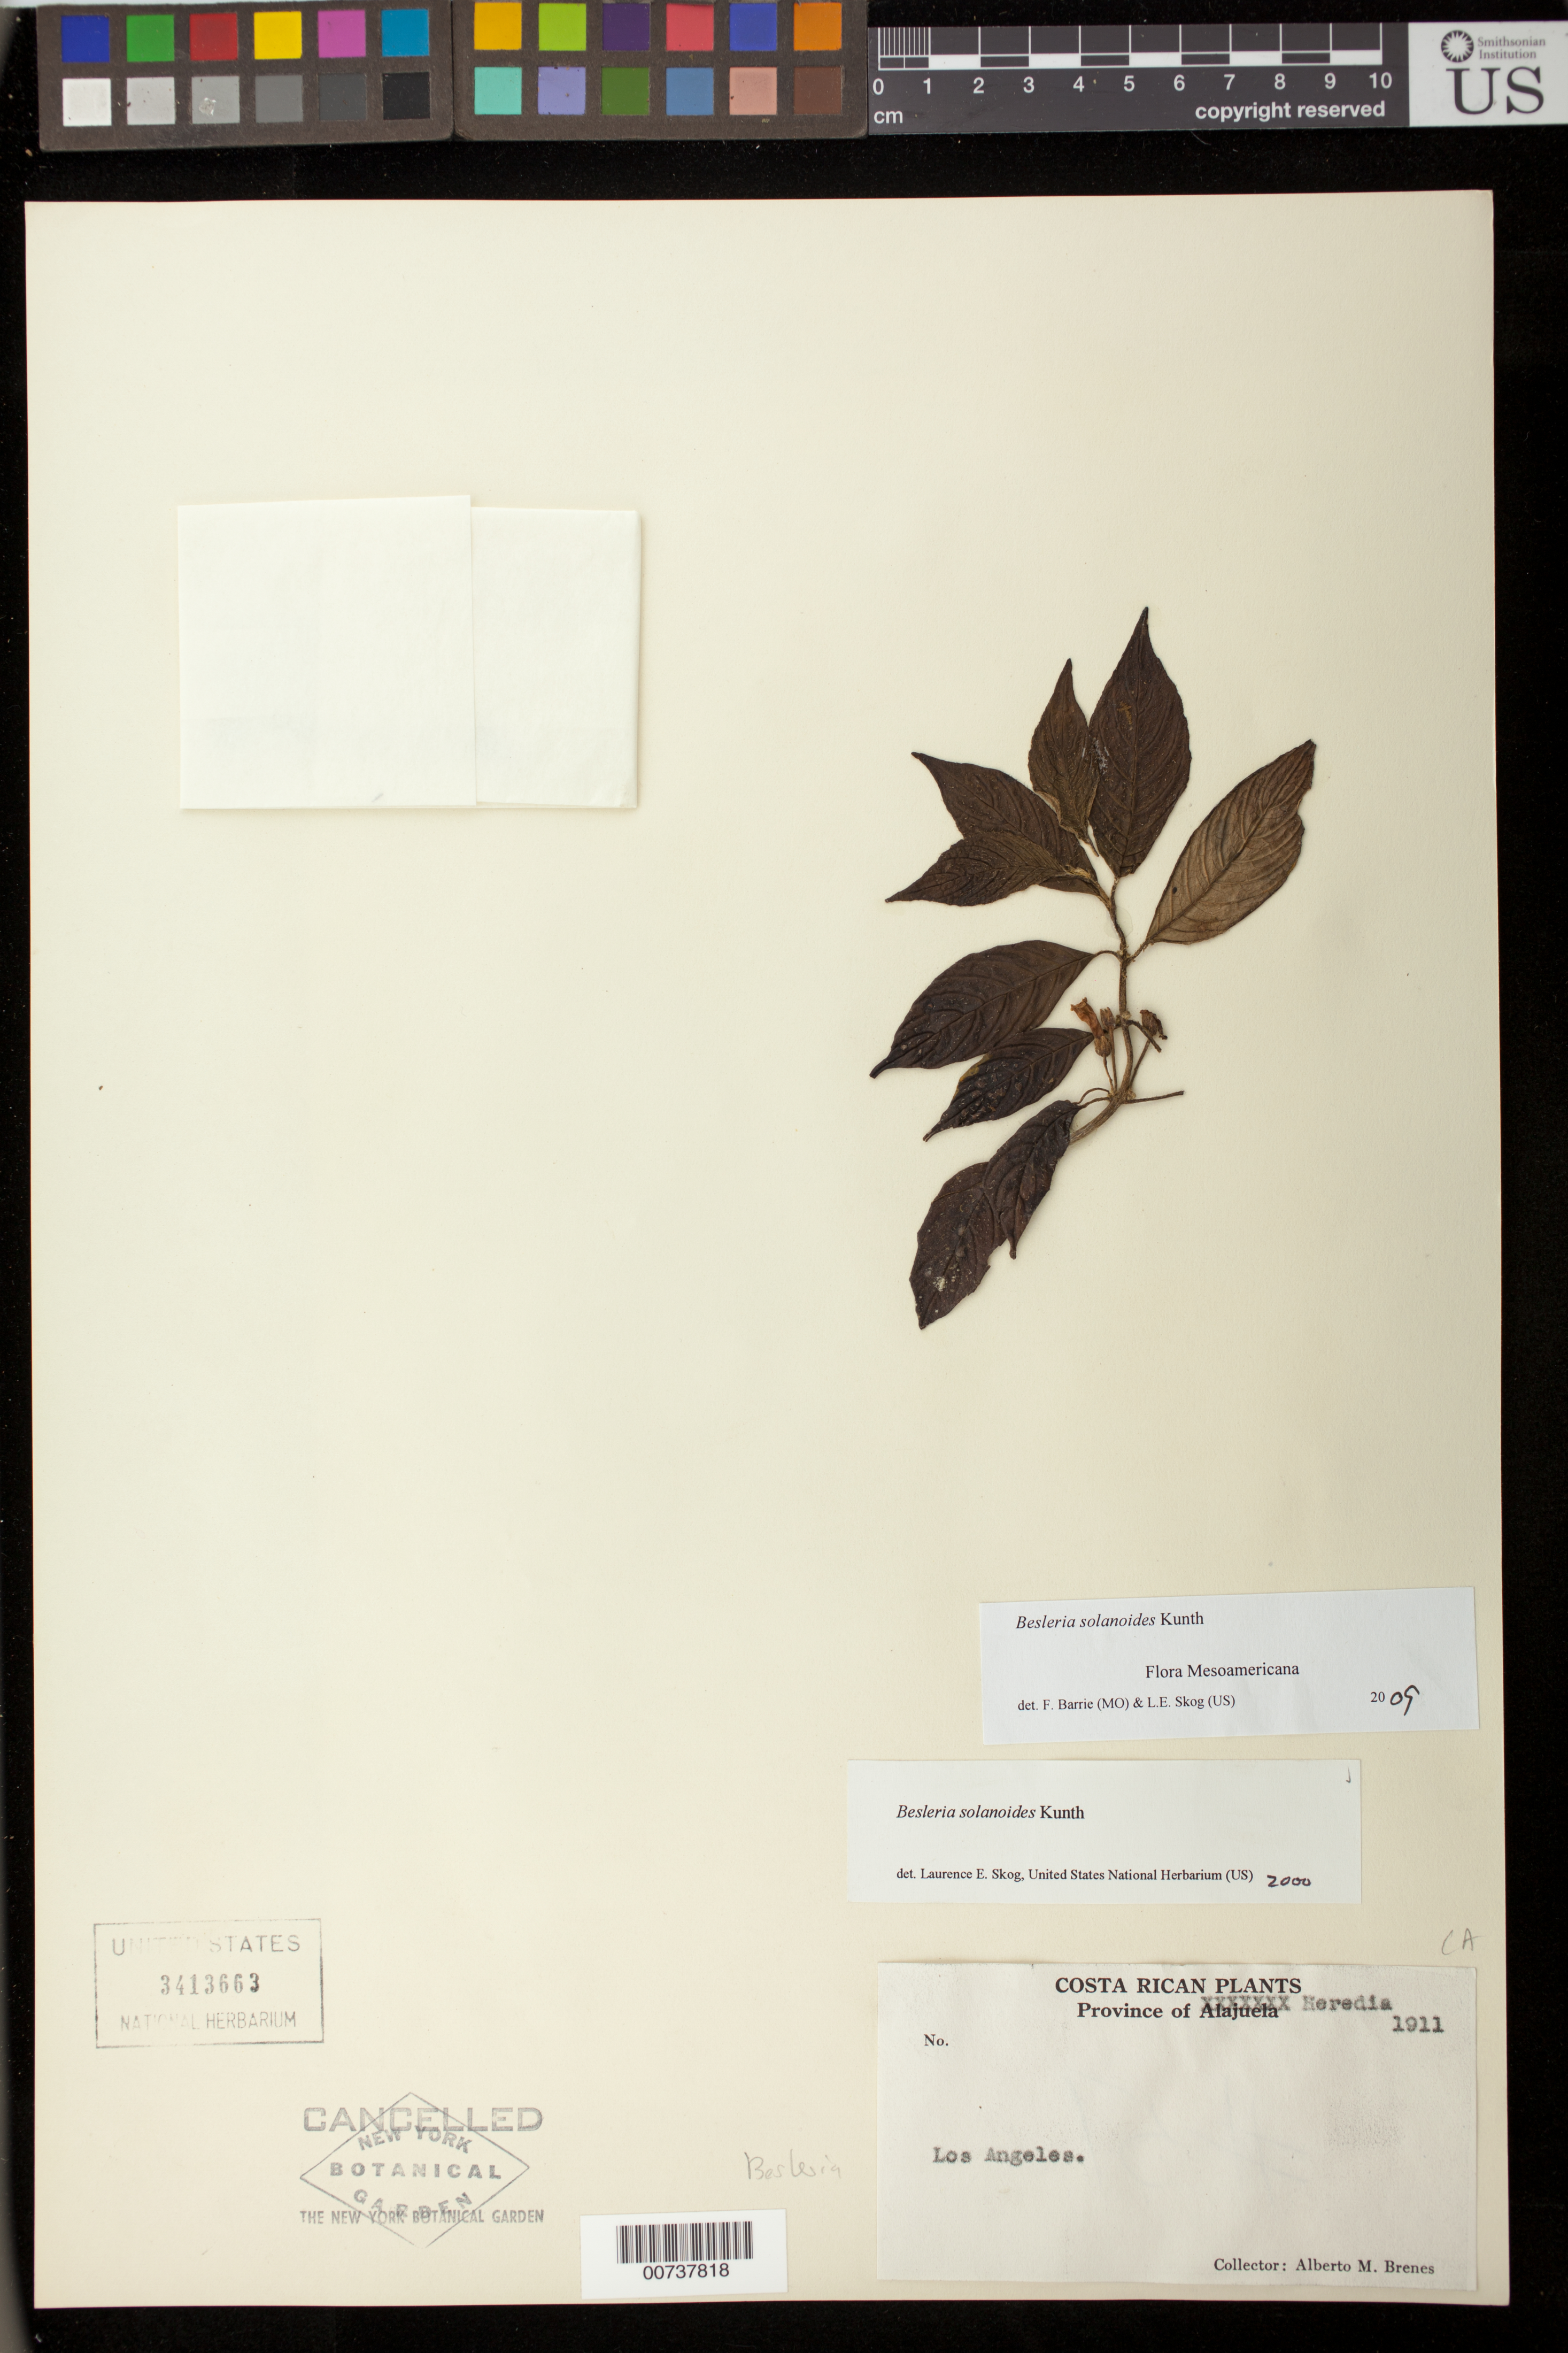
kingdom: Plantae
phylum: Tracheophyta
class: Magnoliopsida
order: Lamiales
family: Gesneriaceae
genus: Besleria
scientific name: Besleria solanoides var. solanoides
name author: Kunth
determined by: Skog, Laurence E.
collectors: A. Brenes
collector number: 1911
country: Costa Rica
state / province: Heredia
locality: Los Angeles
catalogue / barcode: US 3413663